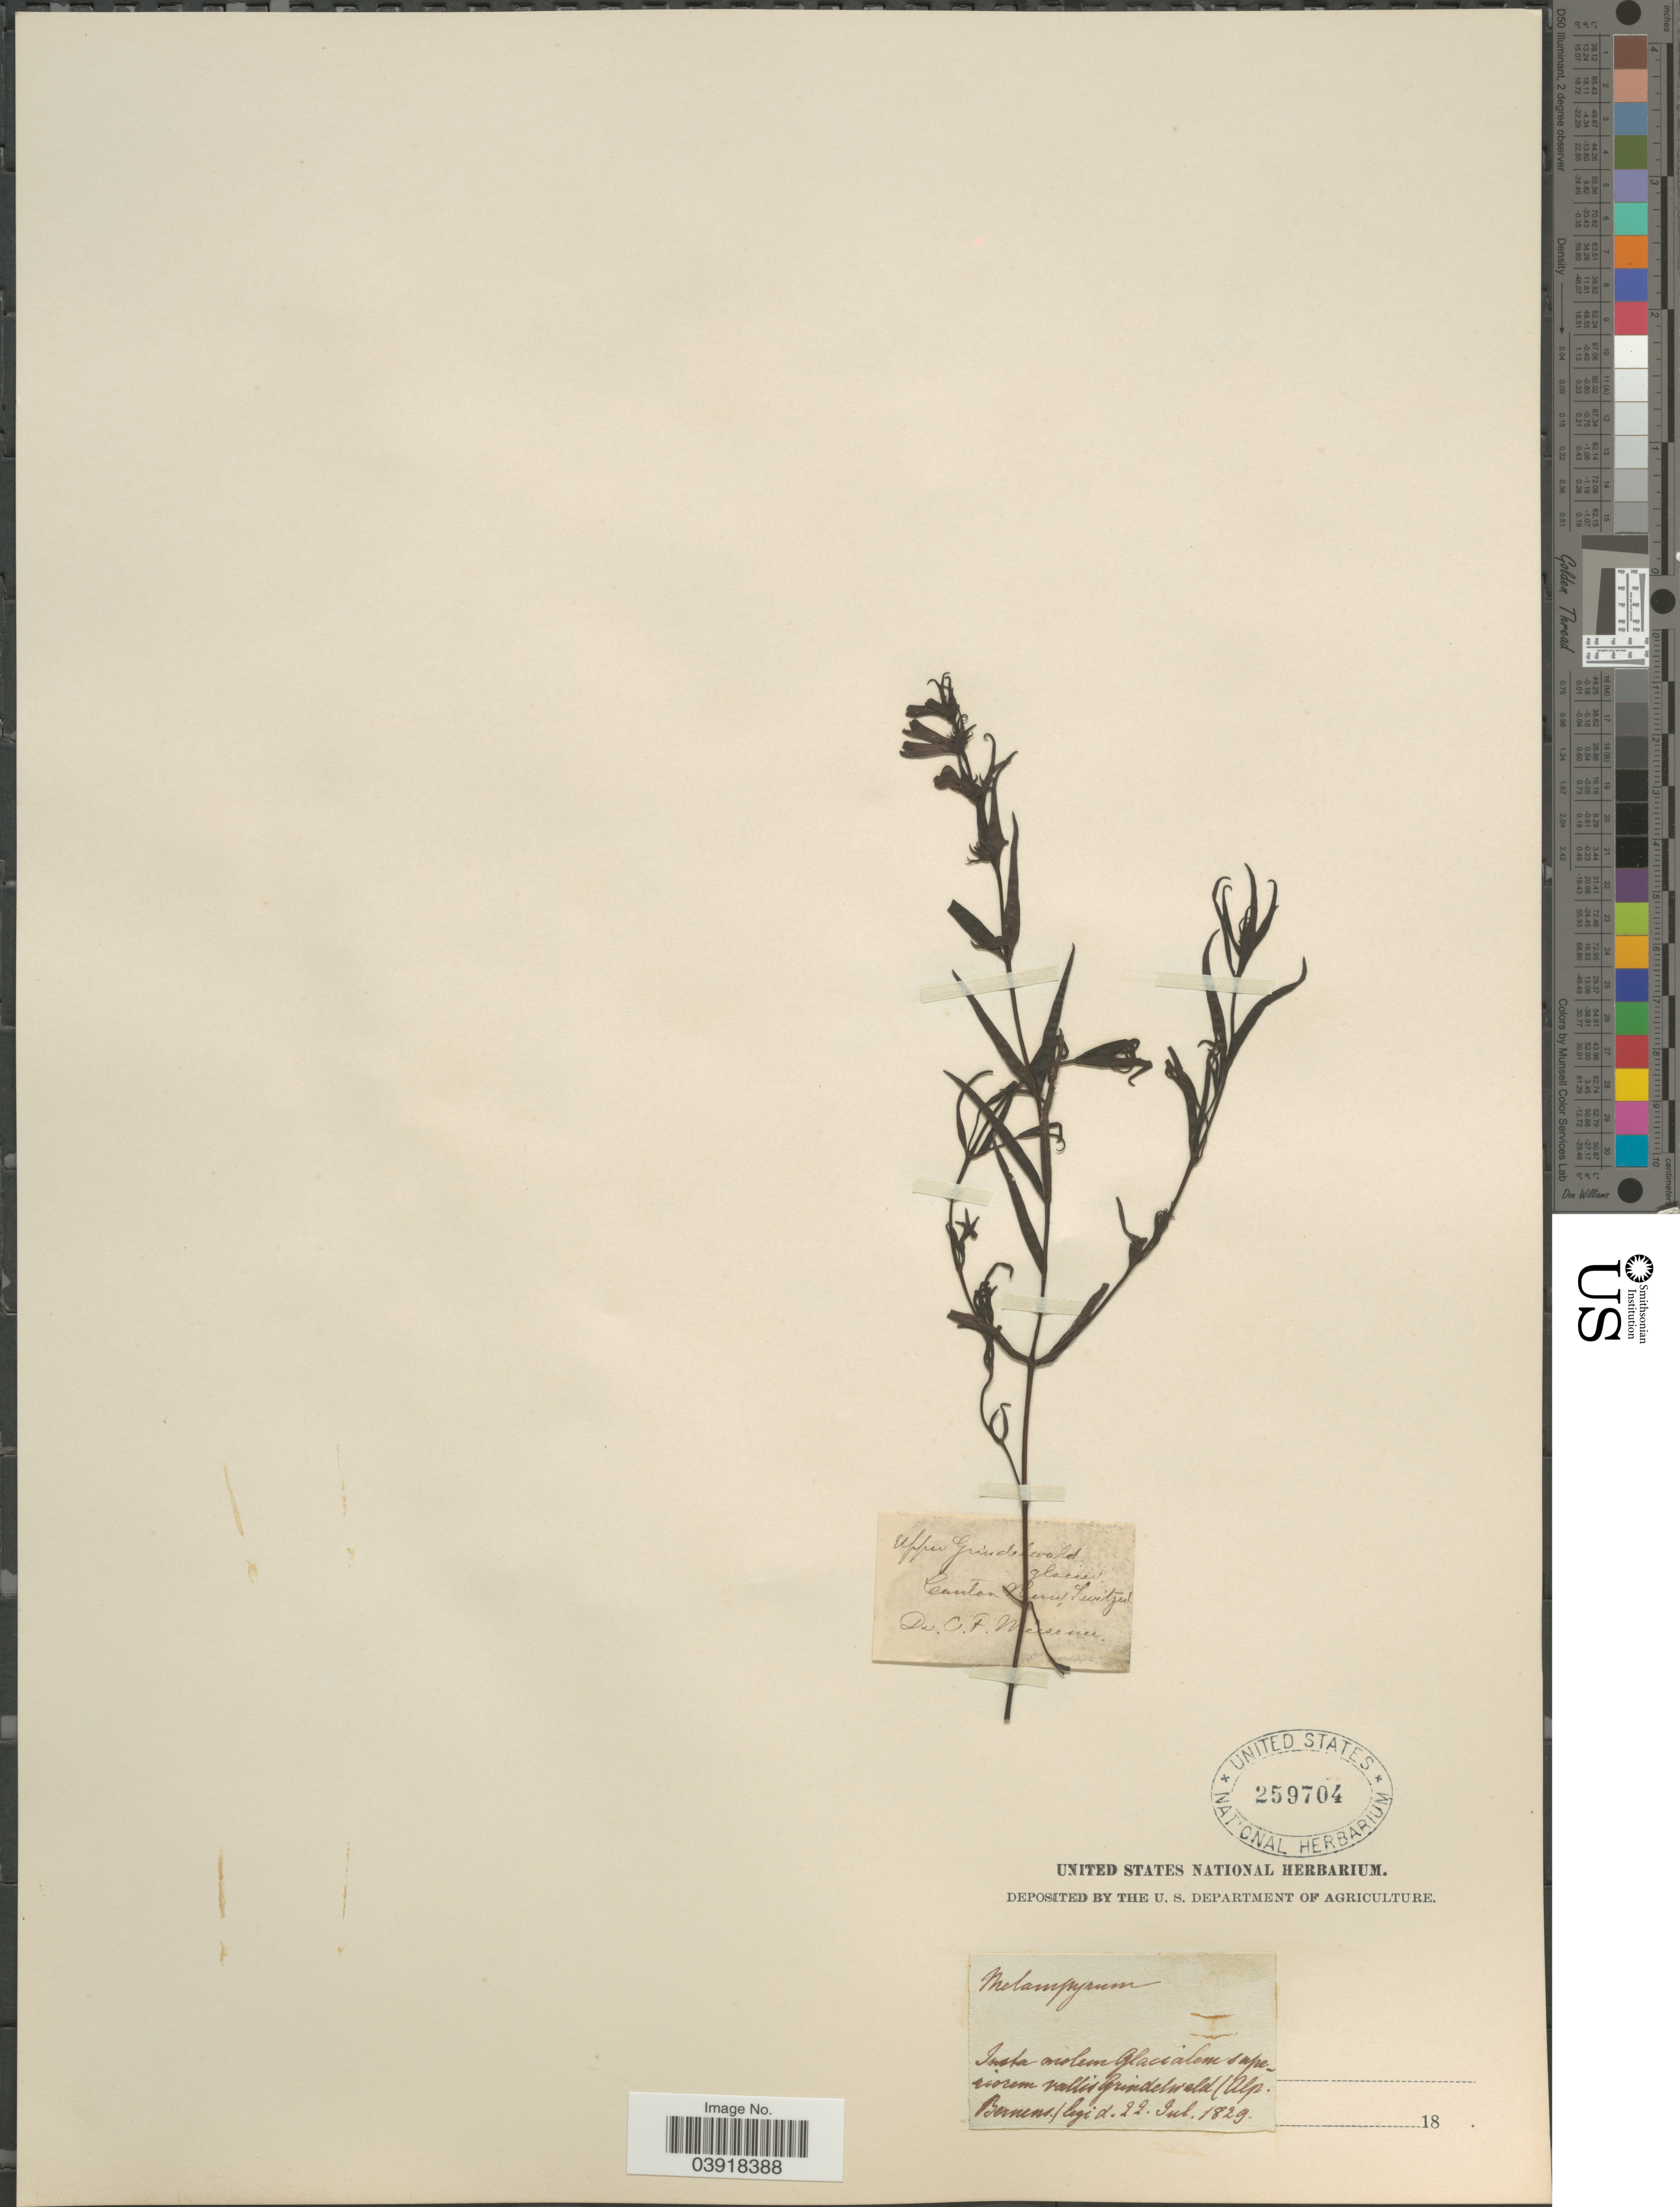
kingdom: Plantae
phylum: Tracheophyta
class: Magnoliopsida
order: Lamiales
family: Orobanchaceae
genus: Melampyrum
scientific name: Melampyrum sp.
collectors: C. F. W. Meissner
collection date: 1829-07-22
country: Switzerland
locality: Upper Griudelwald glacier. Canton Beru. Insta molem Glacialem superiorem vallis Grindelwald (Alp. Bernens).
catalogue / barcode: US 259704